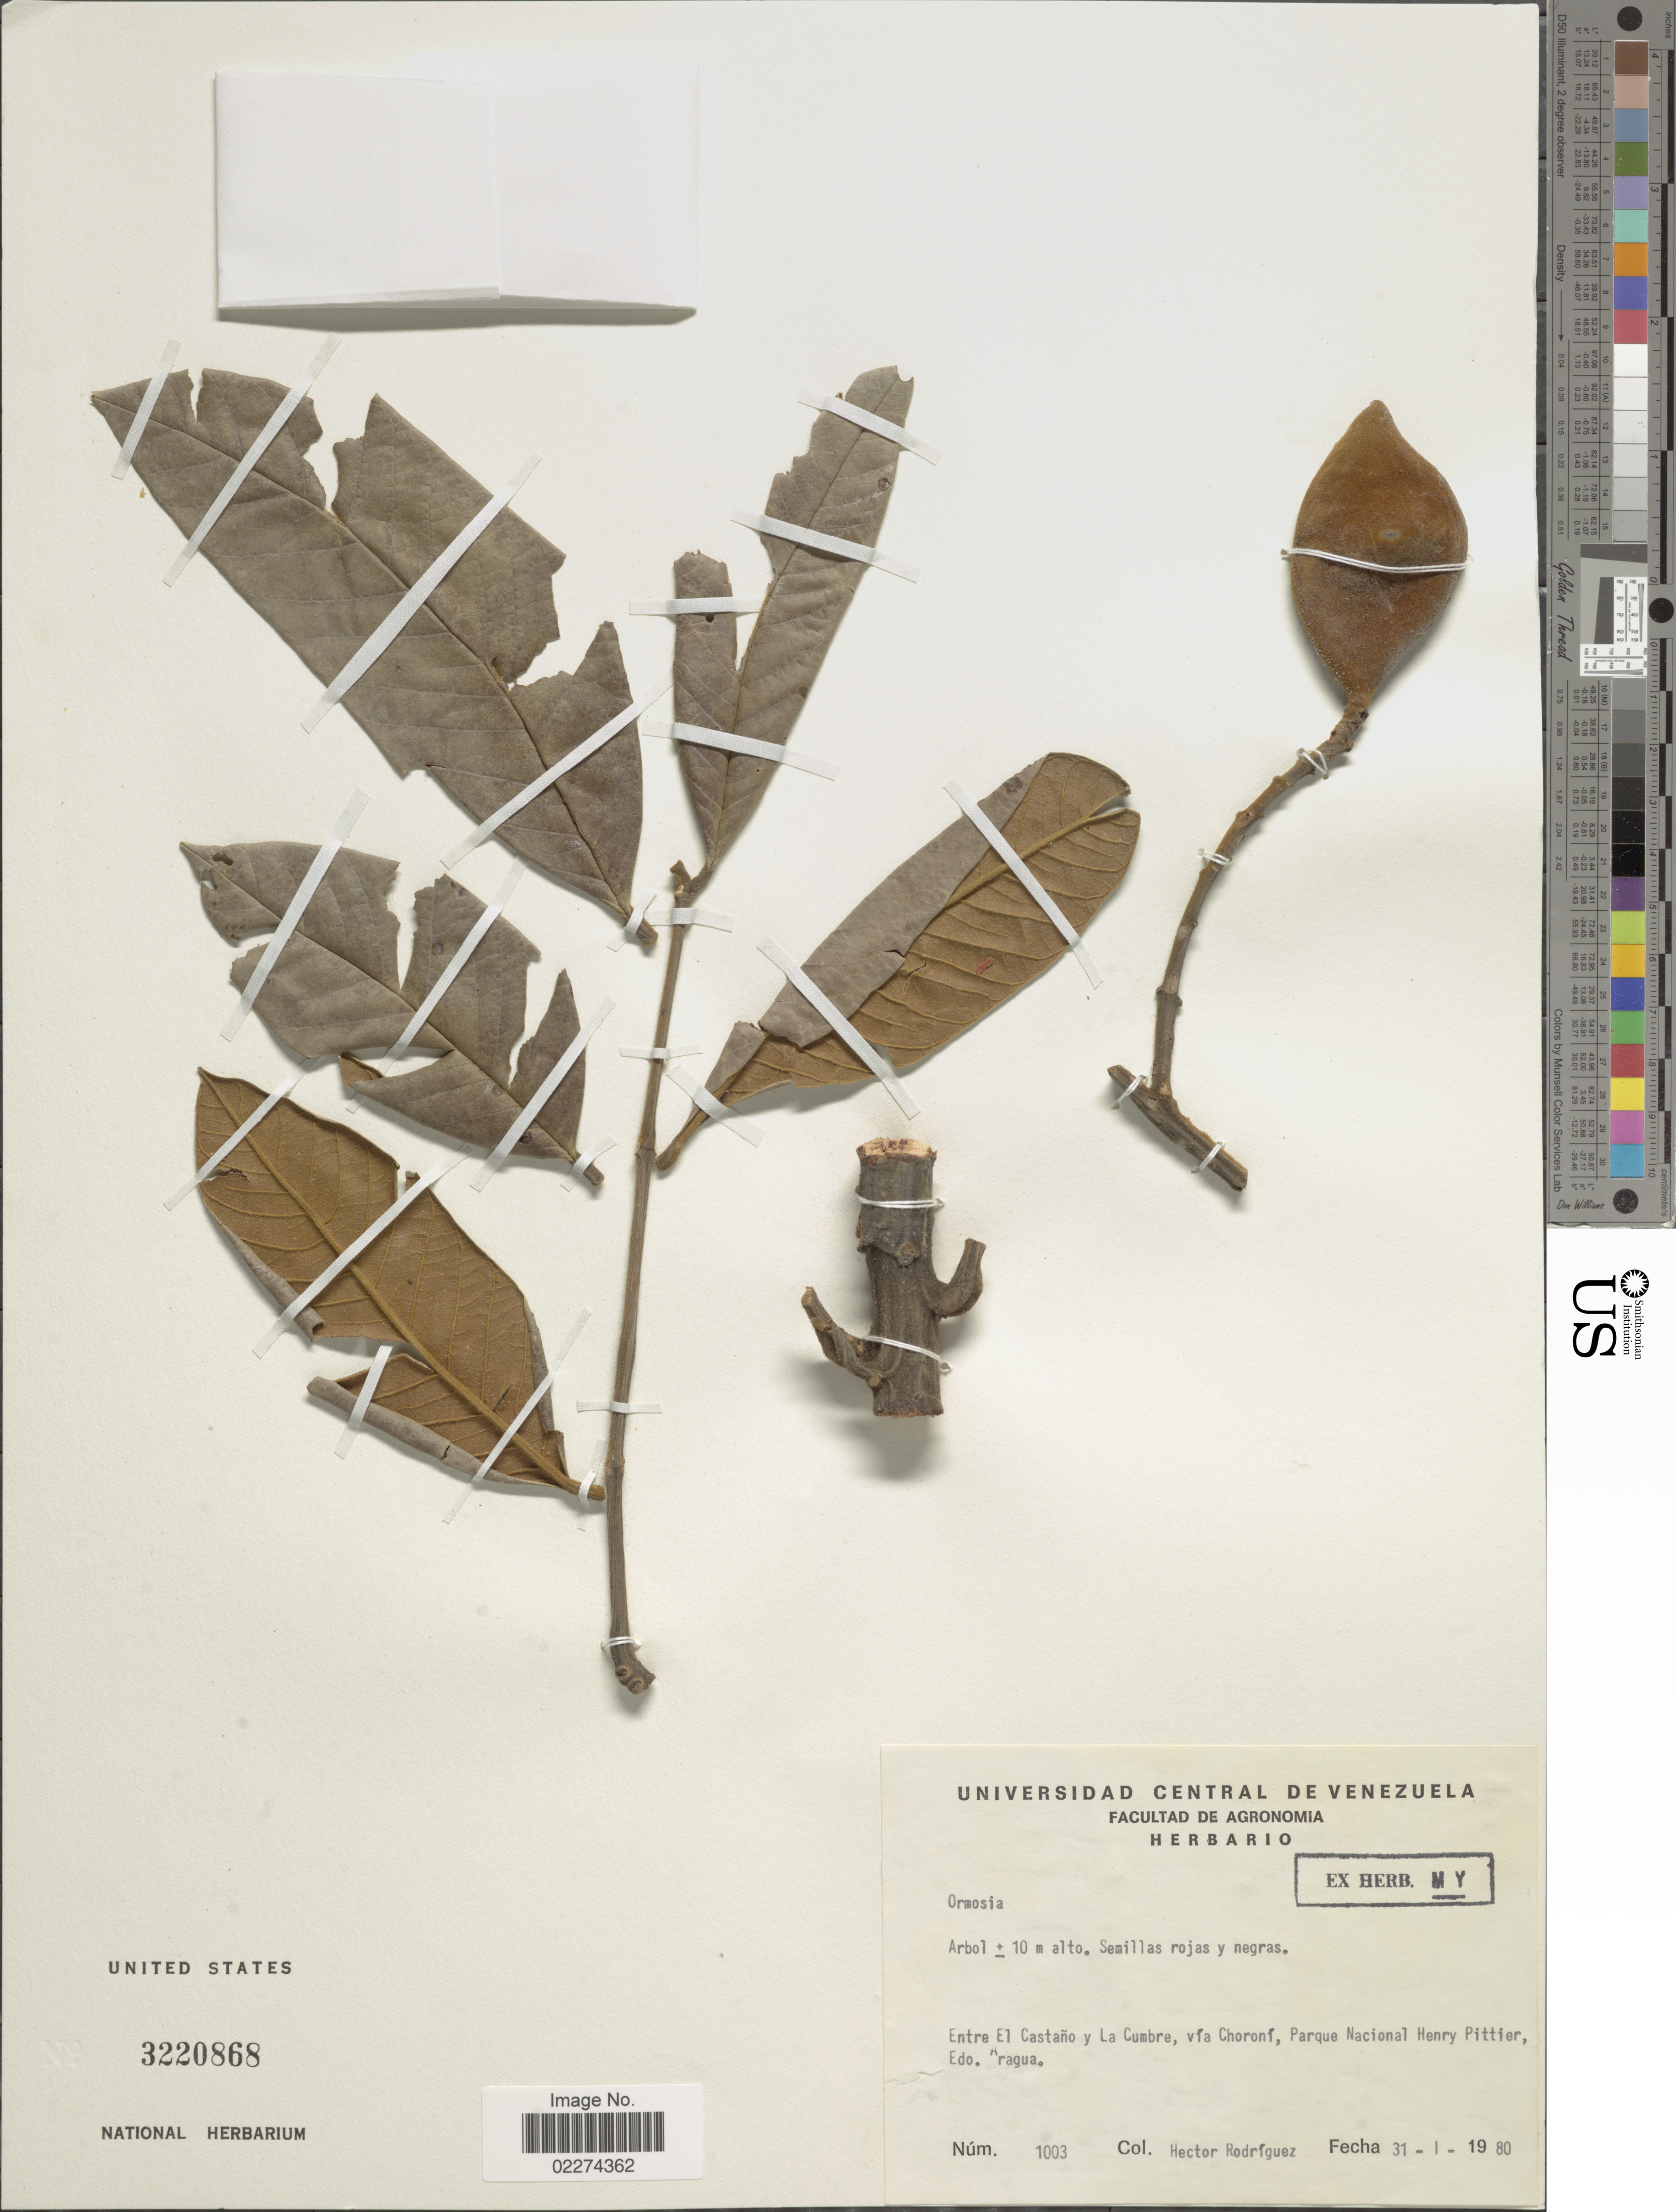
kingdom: Plantae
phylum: Tracheophyta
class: Magnoliopsida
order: Fabales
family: Fabaceae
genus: Ormosia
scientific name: Ormosia tovarensis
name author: Pittier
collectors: H. Rodríguez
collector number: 1003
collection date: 1980-01-31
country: Venezuela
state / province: Aragua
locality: Entre El Castano y La Cumbre, via Choroni, Parque Nacional Henry Pittier, Edo. Aragua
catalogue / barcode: US 3220868